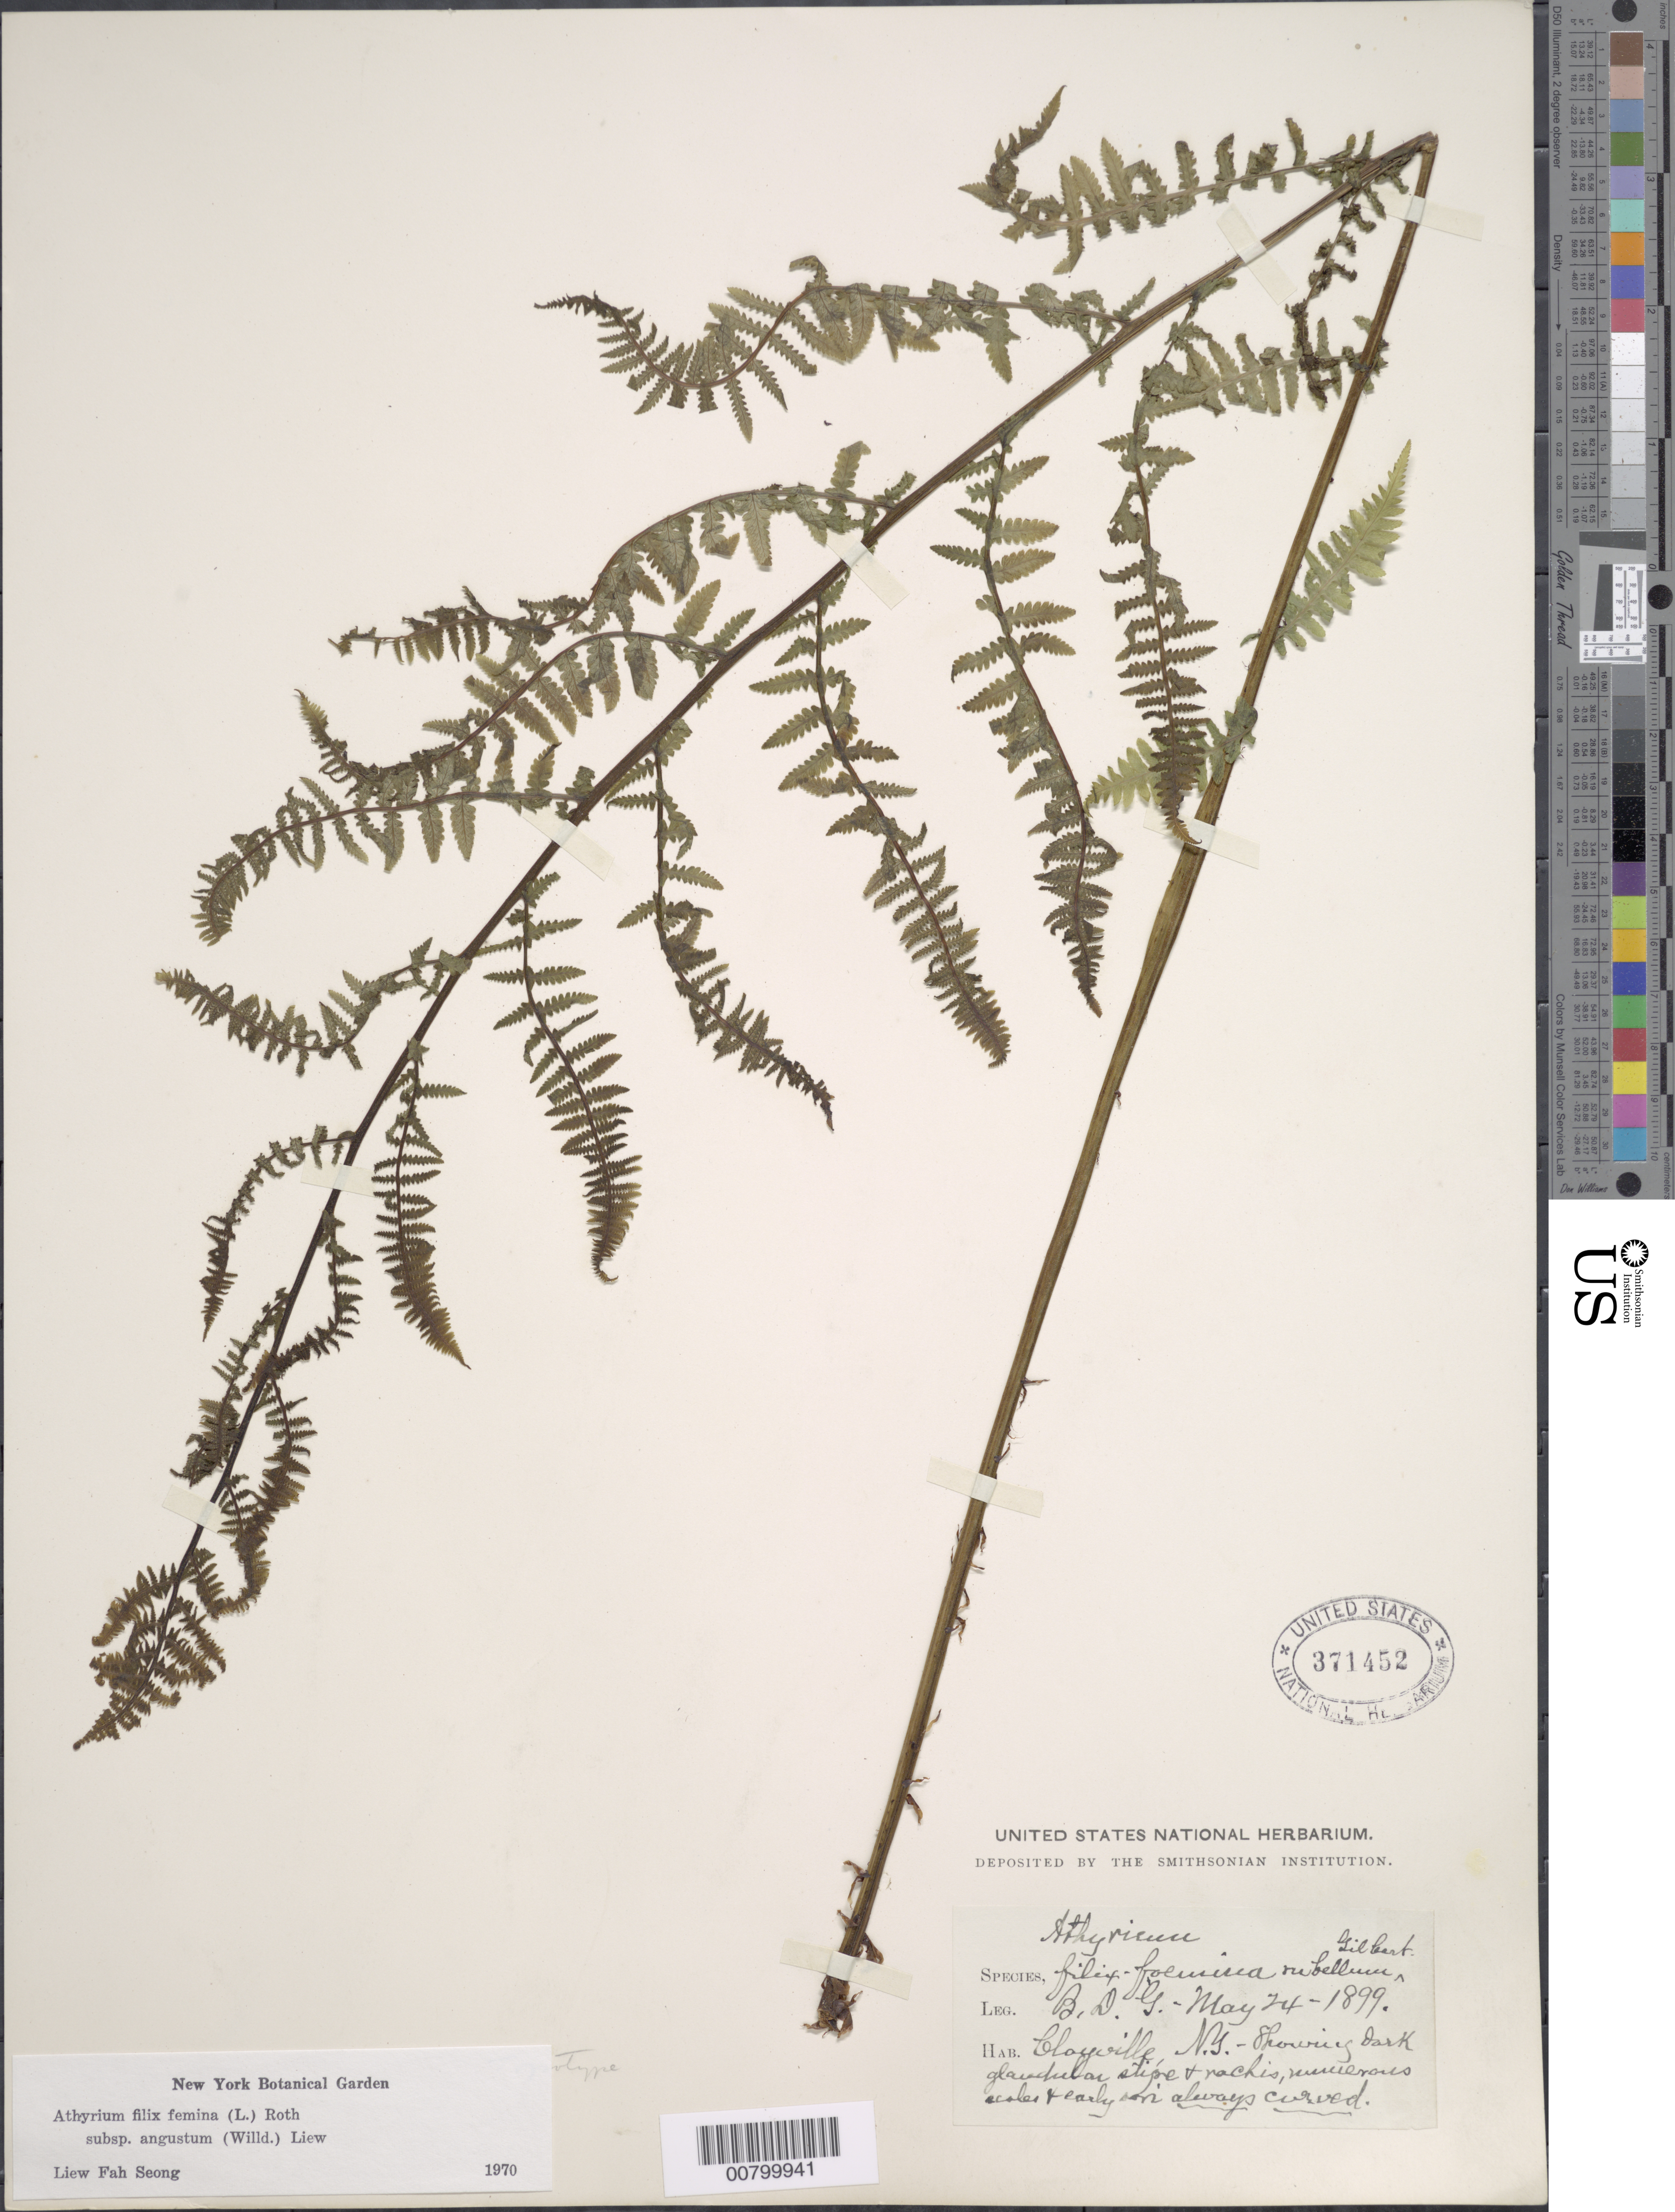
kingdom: Plantae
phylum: Tracheophyta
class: Polypodiopsida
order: Polypodiales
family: Athyriaceae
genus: Athyrium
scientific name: Athyrium filix-femina subsp. angustatum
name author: (Willd.) R.T. Clausen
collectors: B. Gilbert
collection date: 1899-05-24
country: United States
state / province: New York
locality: Clayville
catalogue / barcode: US 371452